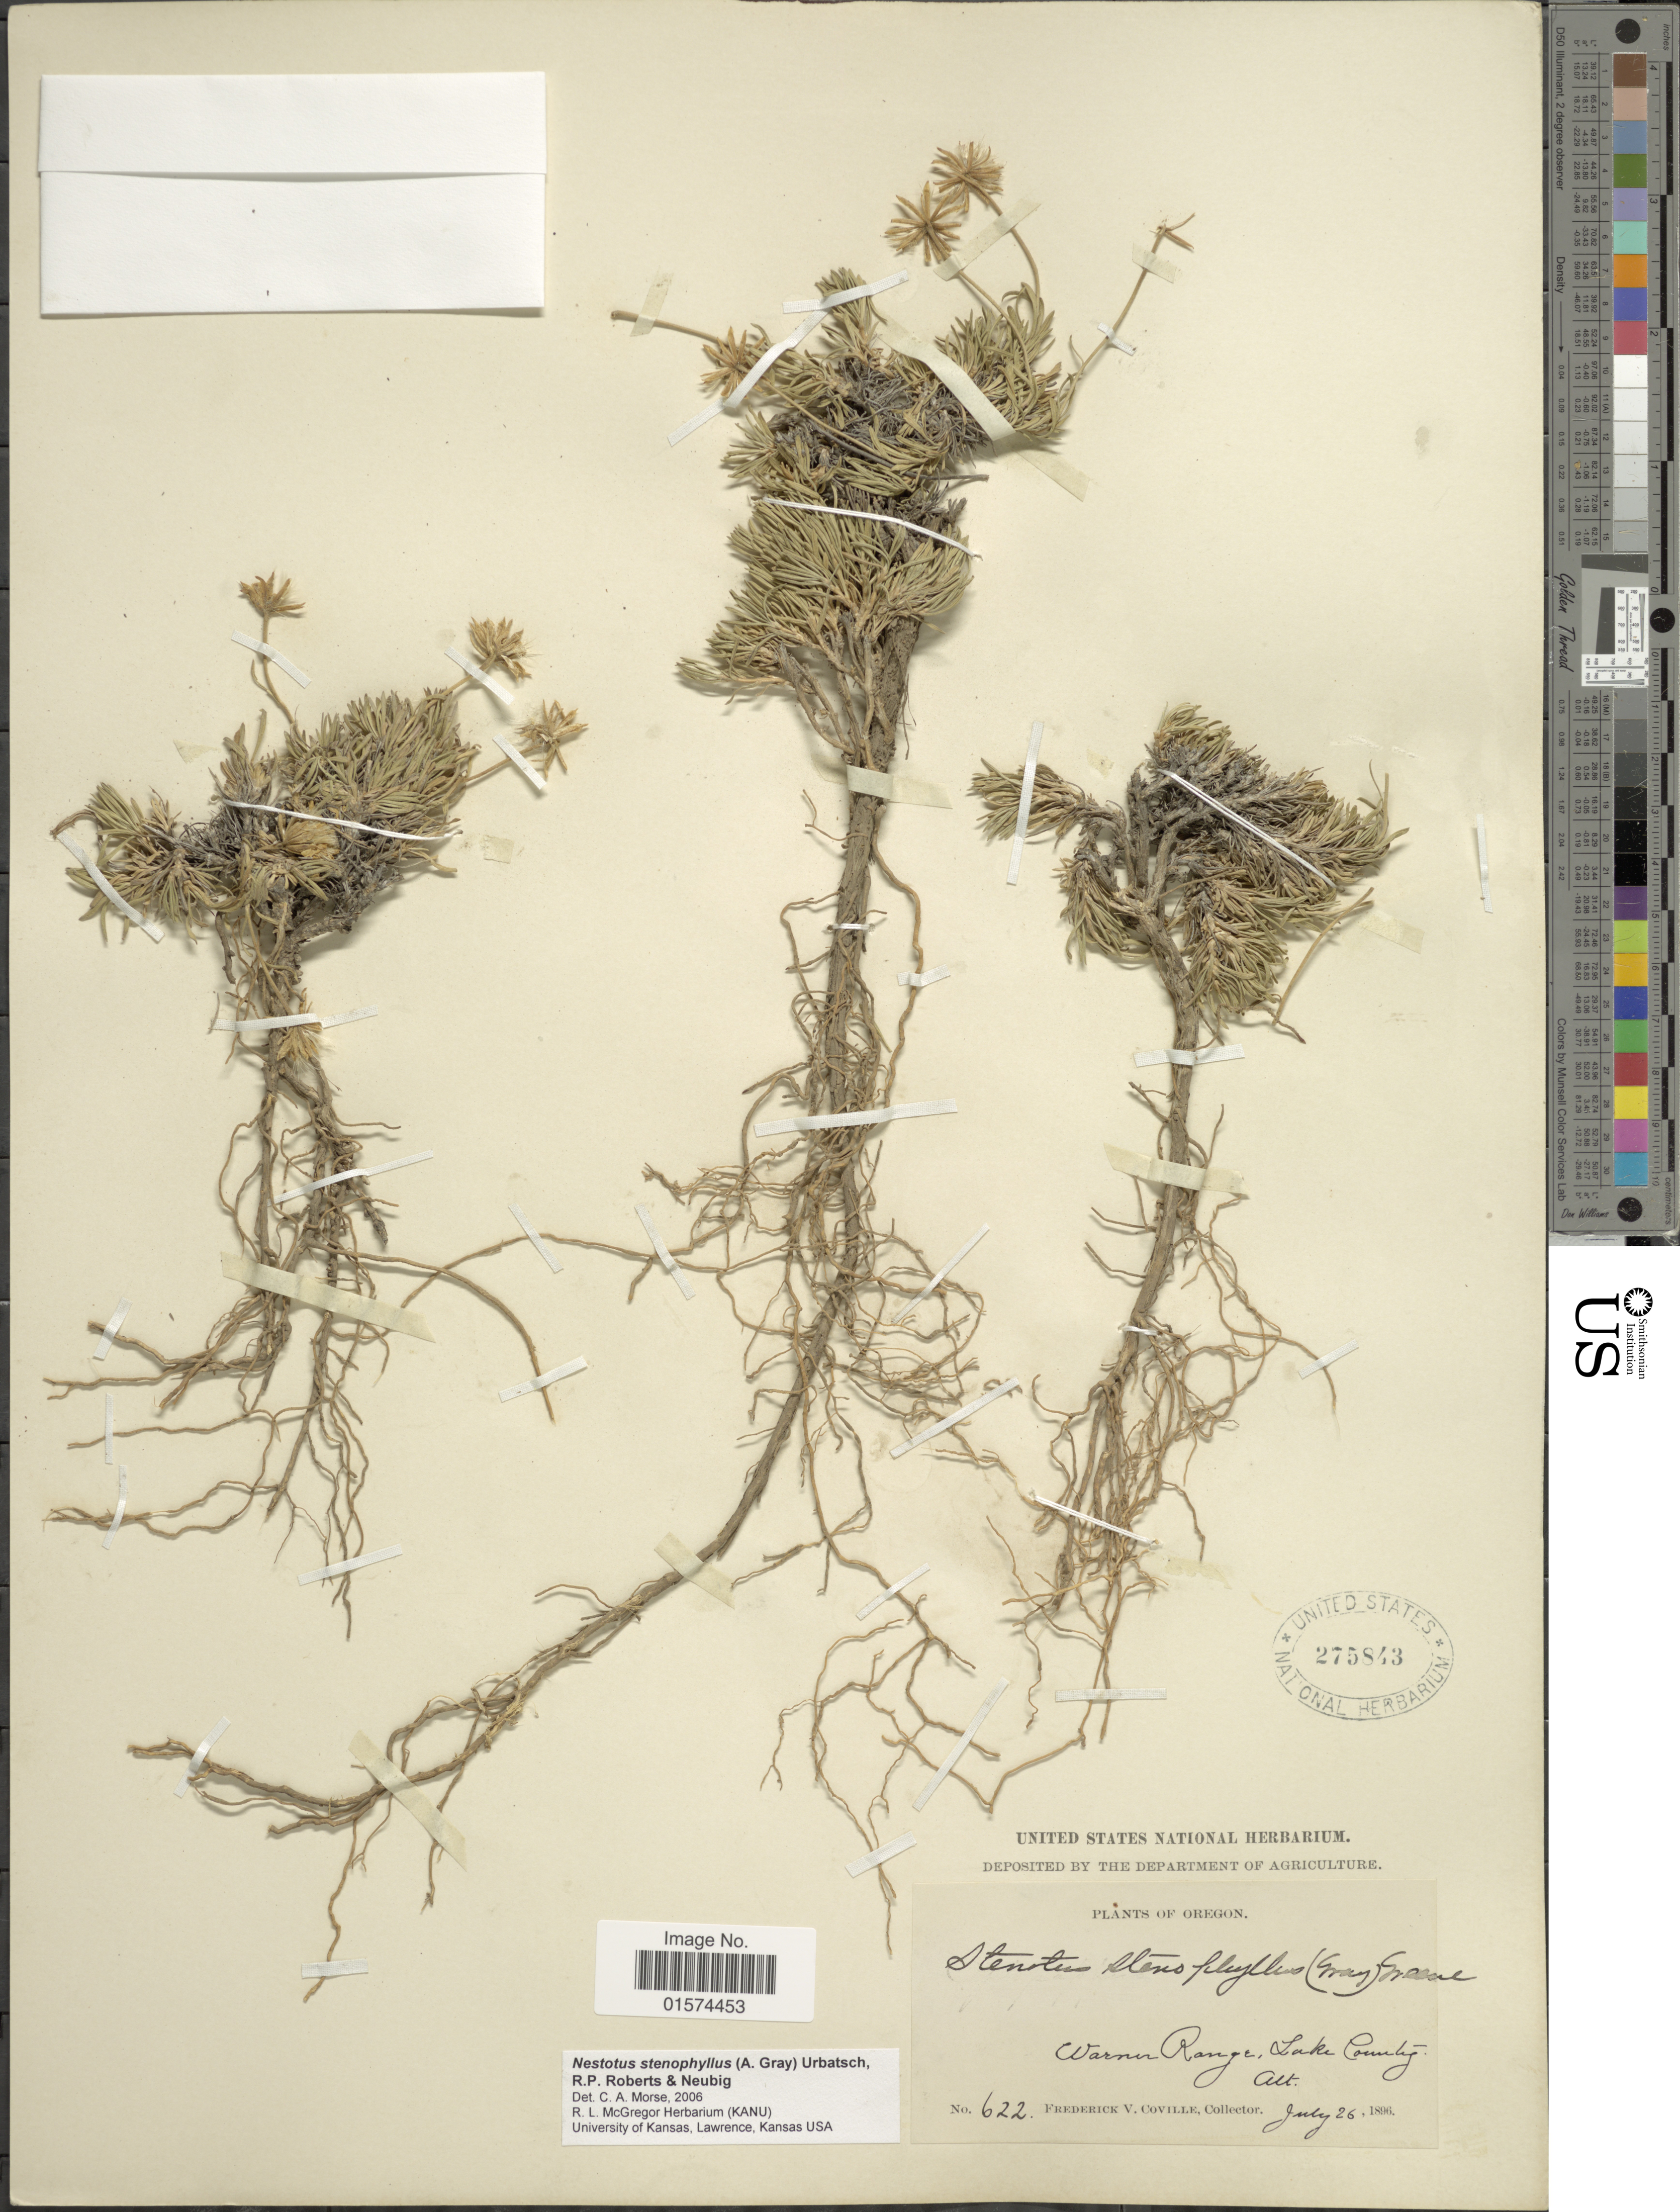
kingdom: Plantae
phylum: Tracheophyta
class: Magnoliopsida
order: Asterales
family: Asteraceae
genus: Nestotus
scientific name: Nestotus stenophyllus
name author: (A. Gray) R.P.Roberts et al.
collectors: F. V. Coville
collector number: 622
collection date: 1896-07-26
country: United States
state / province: Oregon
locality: Warner Range, Lake County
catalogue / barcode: US 275843